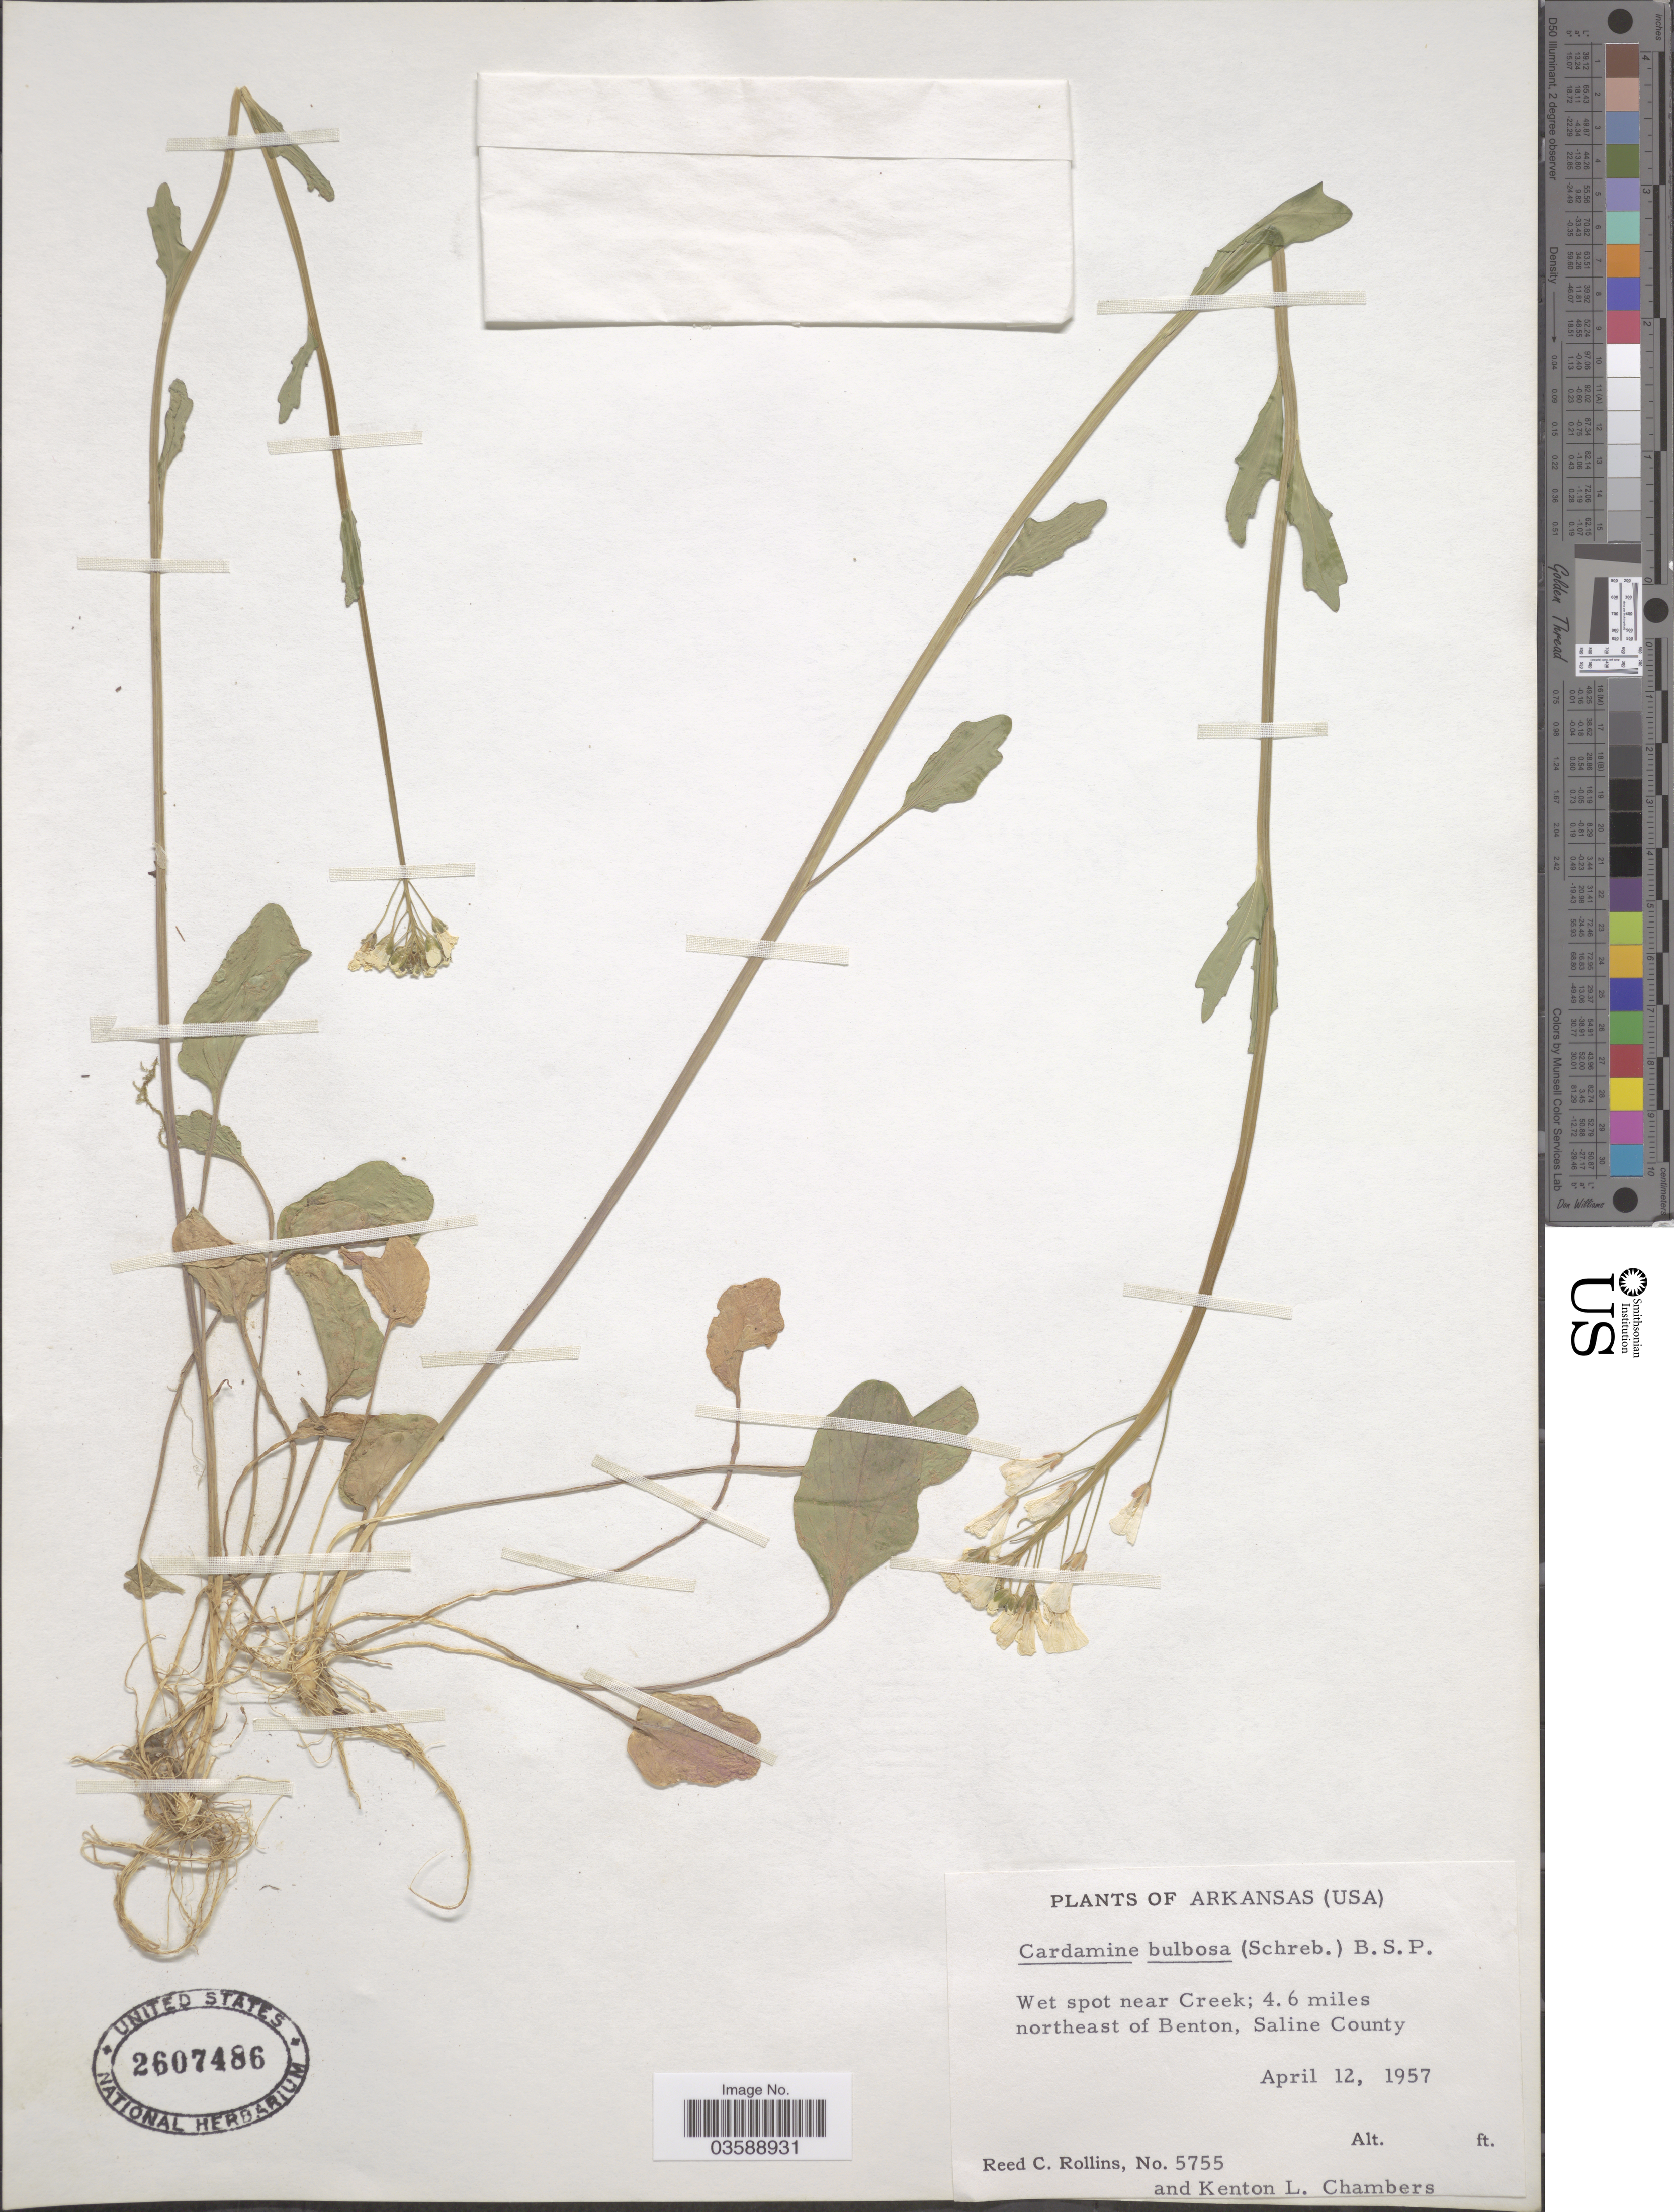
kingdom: Plantae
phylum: Tracheophyta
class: Magnoliopsida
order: Brassicales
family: Brassicaceae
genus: Cardamine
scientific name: Cardamine bulbosa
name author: (Schreb. ex Muhl.) Britton et al.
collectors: R. C. Rollins & K. L. Chambers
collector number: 5755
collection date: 1957-04-12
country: United States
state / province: Arkansas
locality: Wet spot near Creek; 4.6 miles northeast of Benton, Saline County.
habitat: wet spot near creek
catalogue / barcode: US 2607486